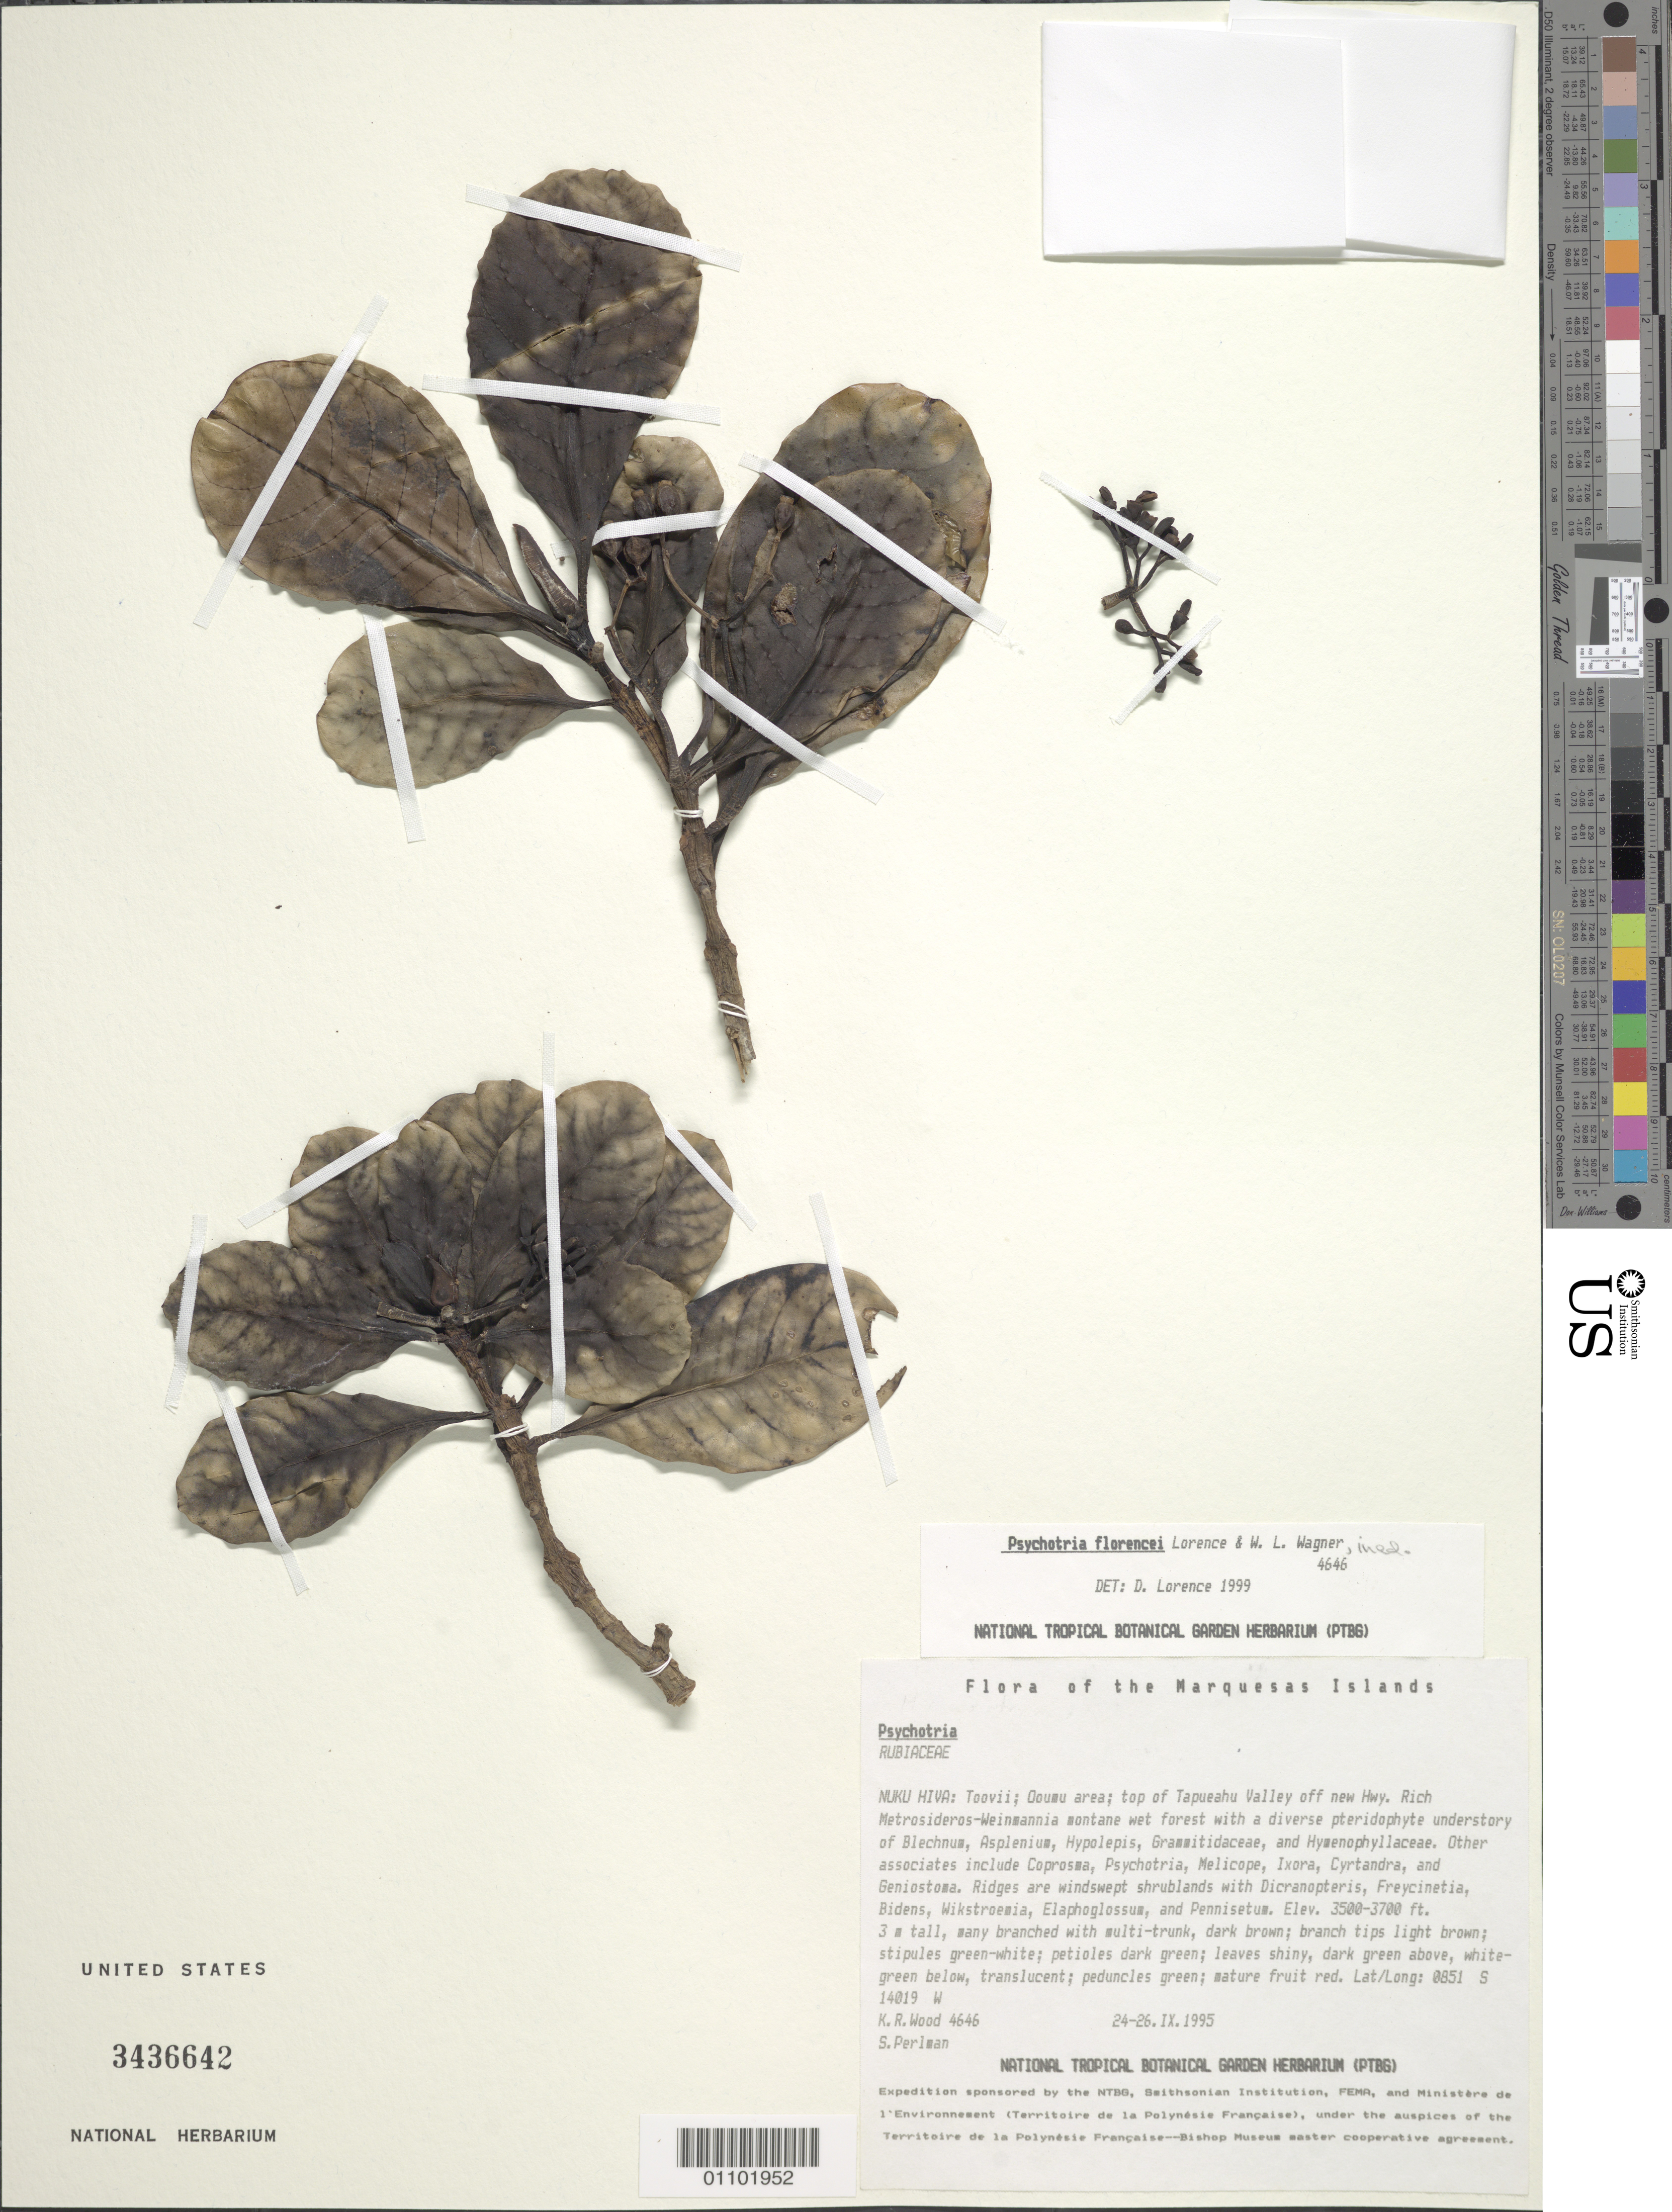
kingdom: Plantae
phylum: Tracheophyta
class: Magnoliopsida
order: Gentianales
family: Rubiaceae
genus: Psychotria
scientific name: Psychotria florencei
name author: Lorence & W.L. Wagner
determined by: Lorence, David H.; Wagner, W. H.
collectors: K. R. Wood & S. P. Perlman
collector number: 4646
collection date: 1995-09-24/1995-09-26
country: French Polynesia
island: Nuku Hiva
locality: Toovii, Ooumu area, top of Tapueahu Valley off new hwy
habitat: Rich Metrosideros - Weinmannia montane wet forests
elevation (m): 1067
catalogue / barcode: US 3436642